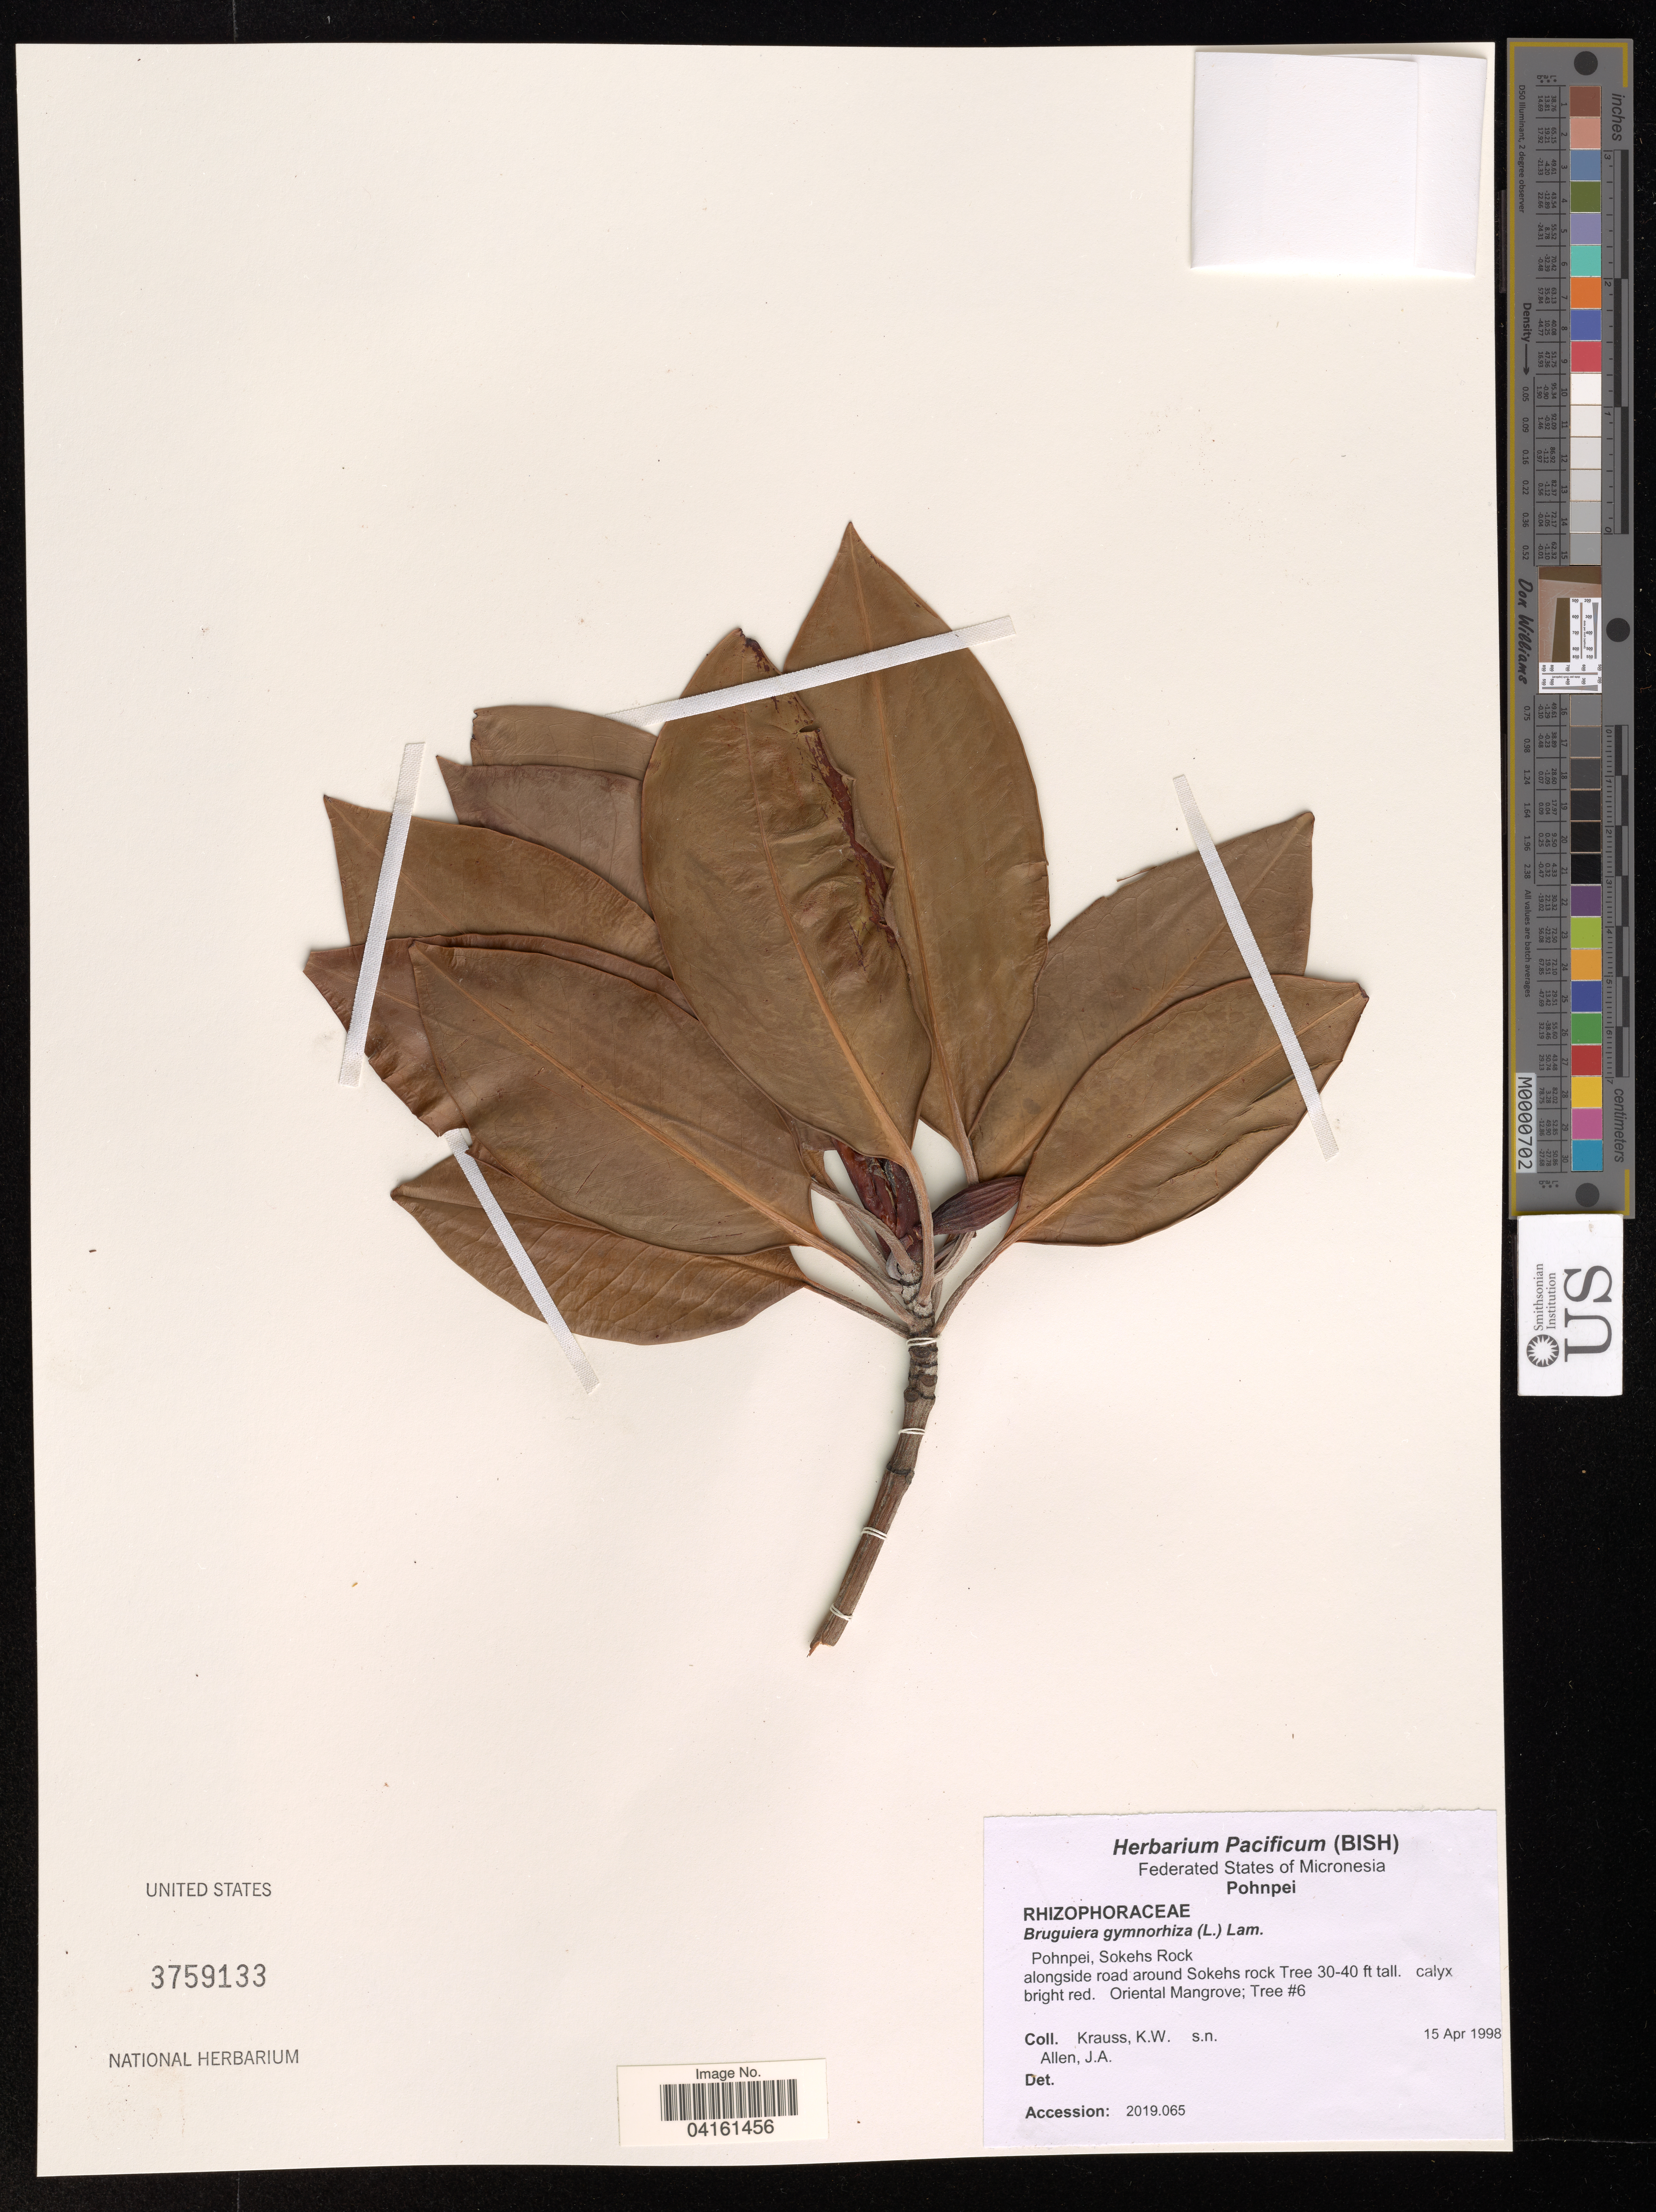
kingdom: Plantae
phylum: Tracheophyta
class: Magnoliopsida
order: Malpighiales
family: Rhizophoraceae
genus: Bruguiera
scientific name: Bruguiera gymnorhiza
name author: (L.) Savigny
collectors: K. Krauss & J. A. Allen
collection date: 1998-04-15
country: Micronesia, Federated States of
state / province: Pohnpei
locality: Sokehs Rock alongside road around Sokehs rock. Oriental Mangrove; Tree #6.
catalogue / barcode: US 3759133